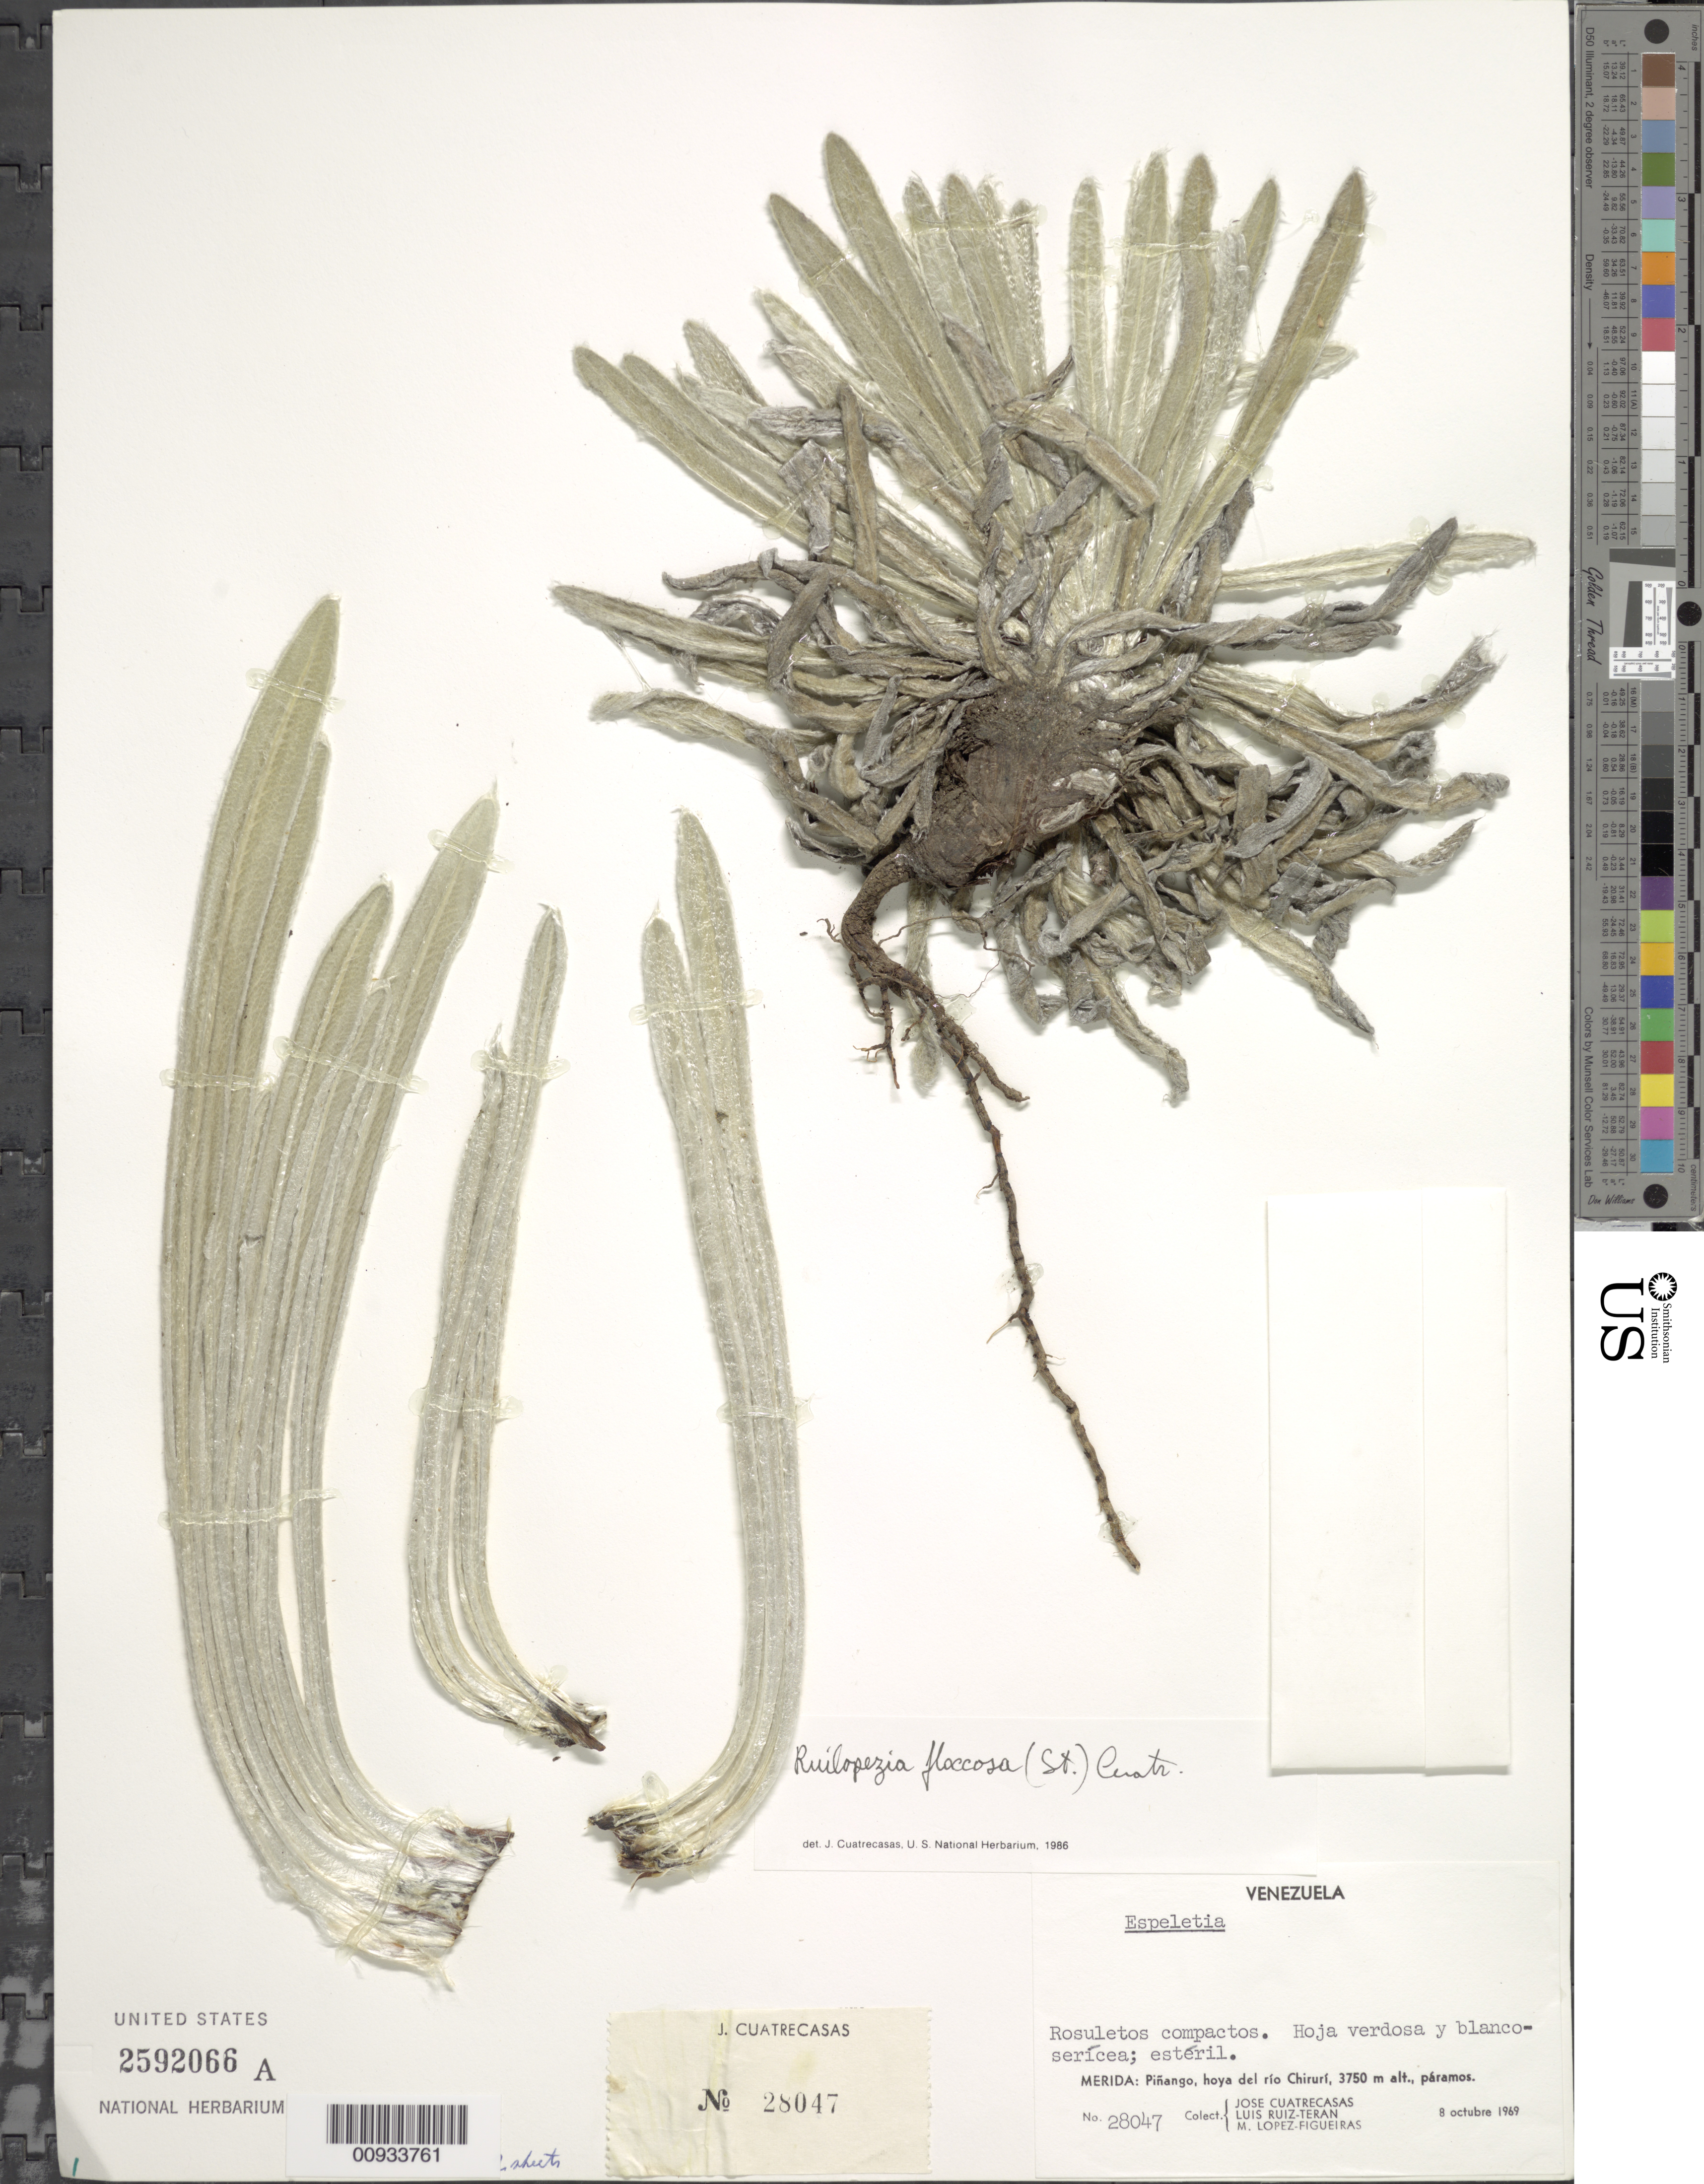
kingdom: Plantae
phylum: Tracheophyta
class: Magnoliopsida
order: Asterales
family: Asteraceae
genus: Ruilopezia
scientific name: Ruilopezia floccosa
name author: (Standl.) Cuatrec.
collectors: J. Cuatrecasas, L. E. Ruíz-Terán & M. López Figueiras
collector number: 28047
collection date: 1969-10-08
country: Venezuela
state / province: Mérida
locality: Piñango, hoya del Río Chirurí.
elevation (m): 3750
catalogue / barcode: US 2592066A